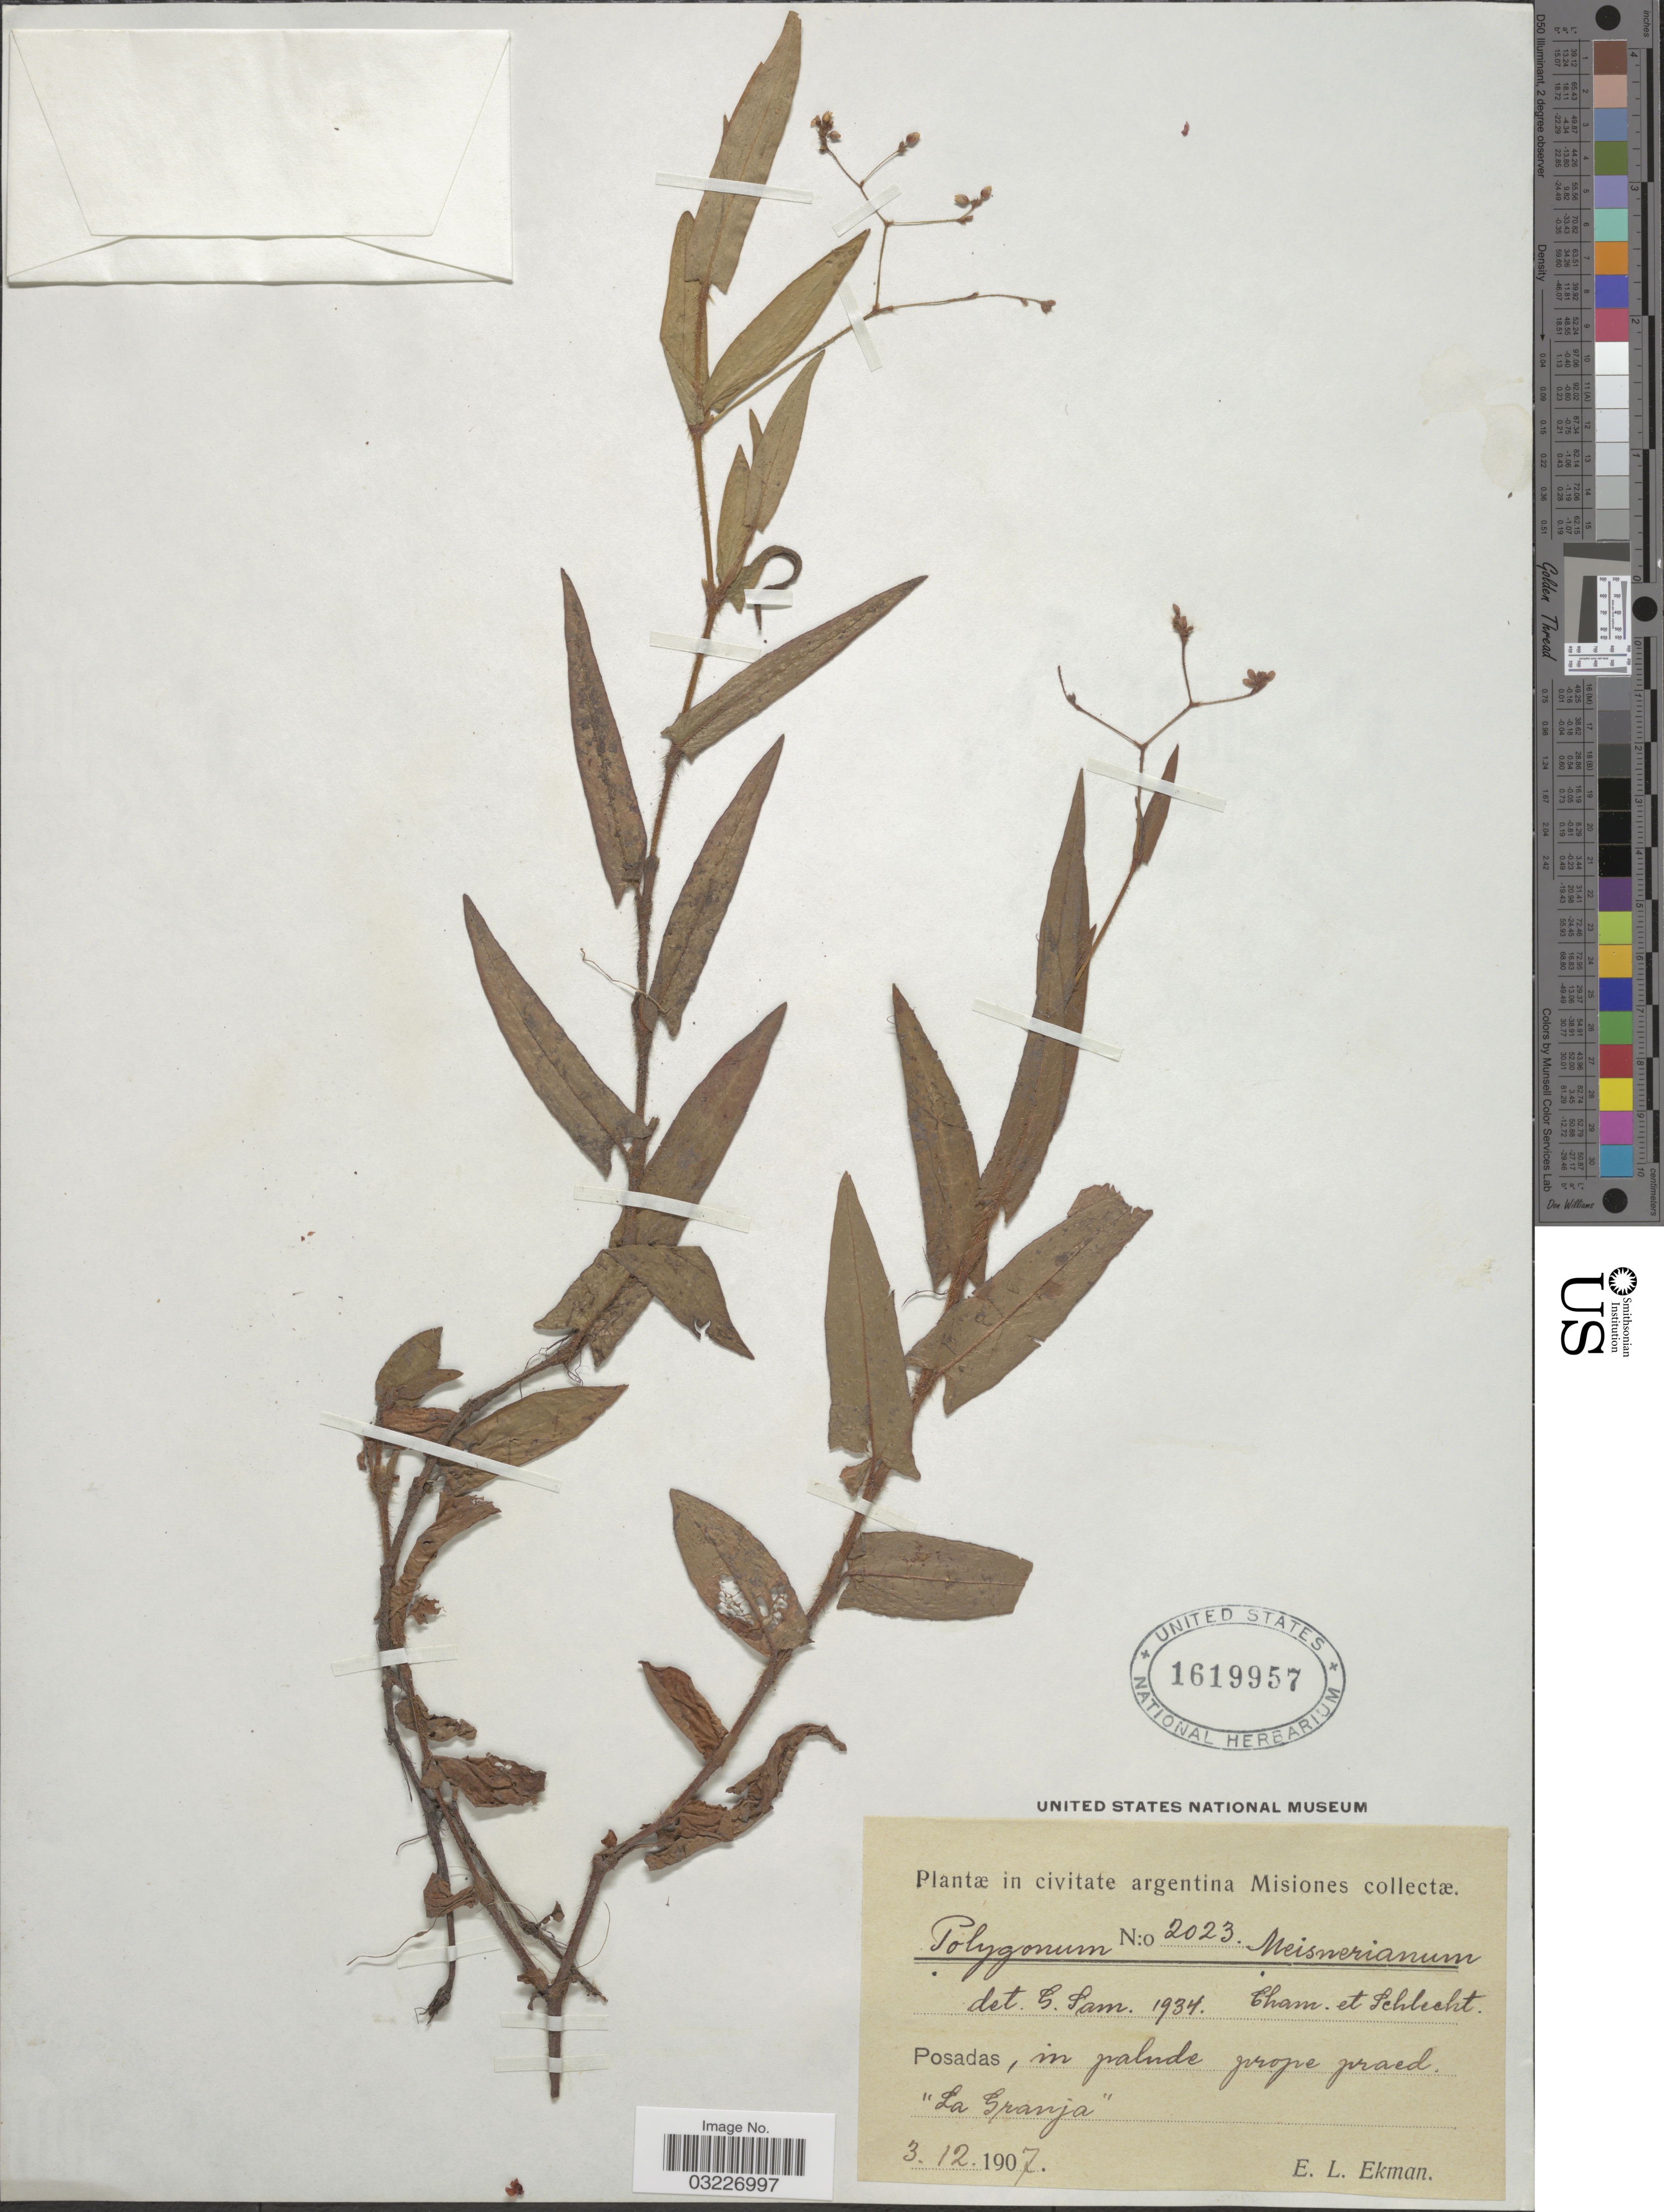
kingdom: Plantae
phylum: Tracheophyta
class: Magnoliopsida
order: Caryophyllales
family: Polygonaceae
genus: Persicaria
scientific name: Persicaria sp.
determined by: Atha, D. E.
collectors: E. L. Ekman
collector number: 2023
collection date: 1907-12-03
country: Argentina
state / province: Misiones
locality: Posadas, in palude prope praed. "La Granja".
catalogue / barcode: US 1619957